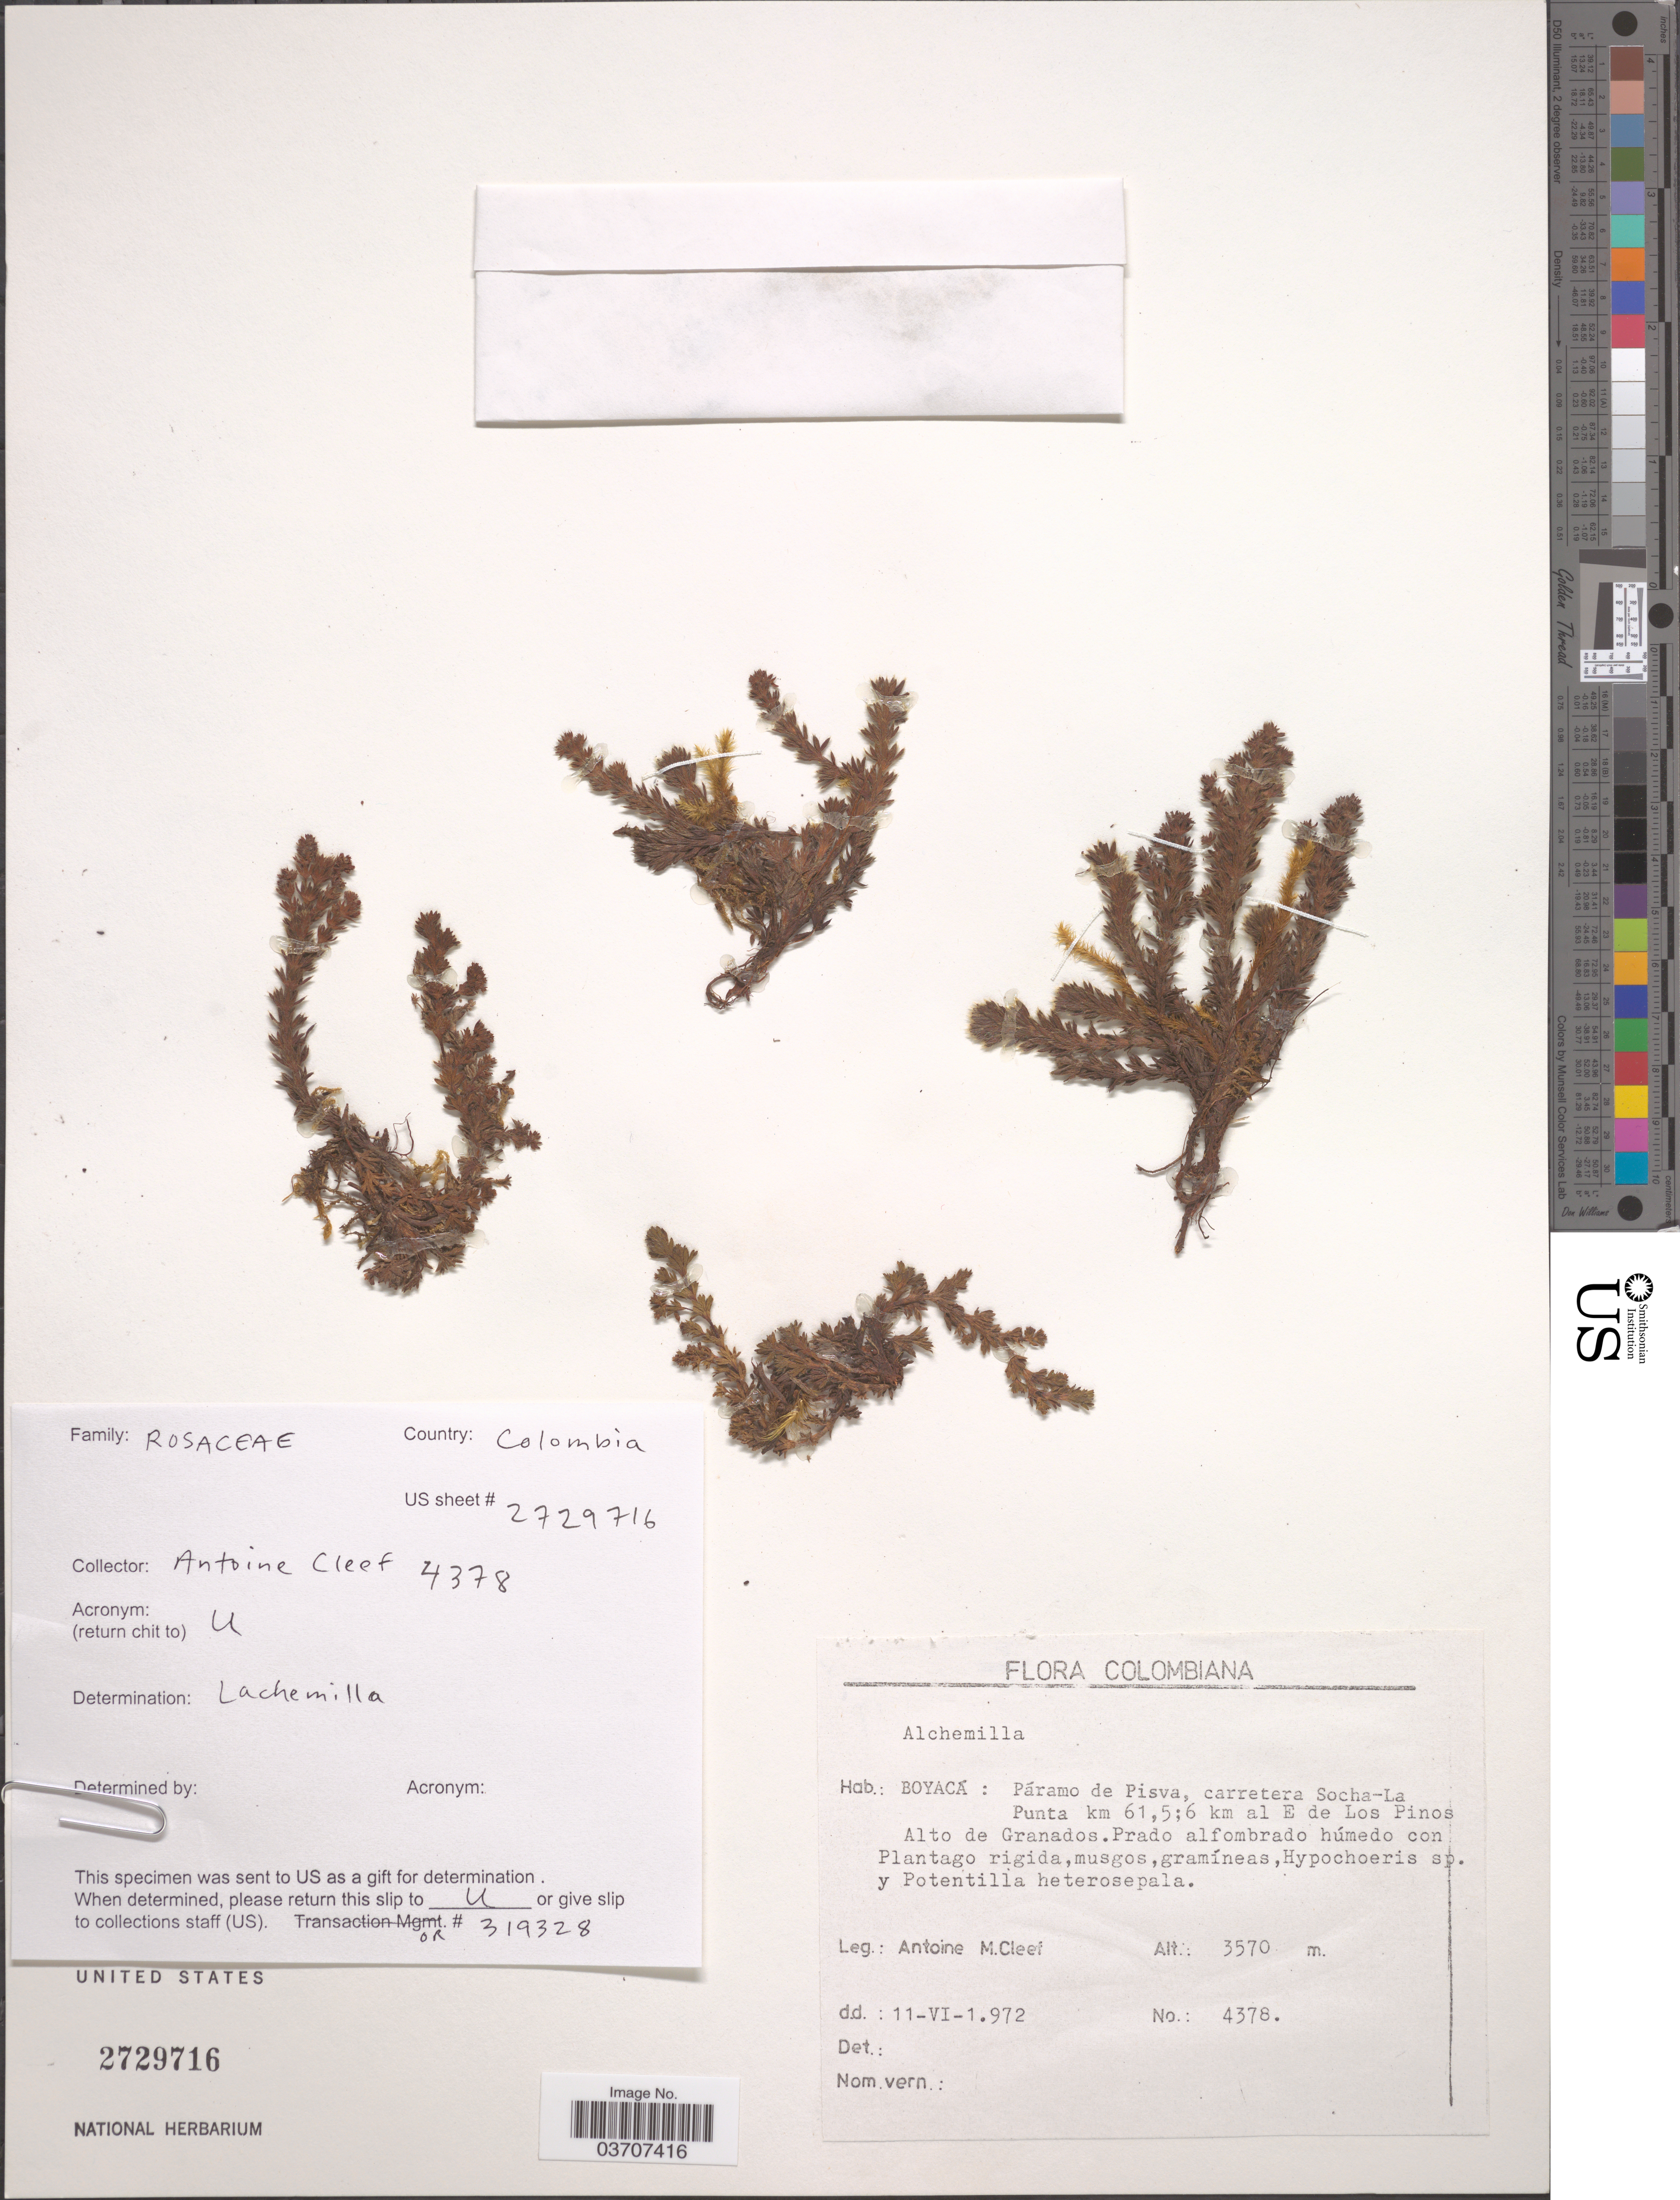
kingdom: Plantae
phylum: Tracheophyta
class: Magnoliopsida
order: Rosales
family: Rosaceae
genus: Lachemilla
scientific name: Lachemilla sp.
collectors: A. M. Cleef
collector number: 4378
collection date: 1972-06-11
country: Colombia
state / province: Boyacá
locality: Páramo de Pisva, carretera Socha-La Punta km 61,5;6 km al E de Los Pinos Alto de Granados.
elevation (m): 3570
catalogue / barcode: US 2729716